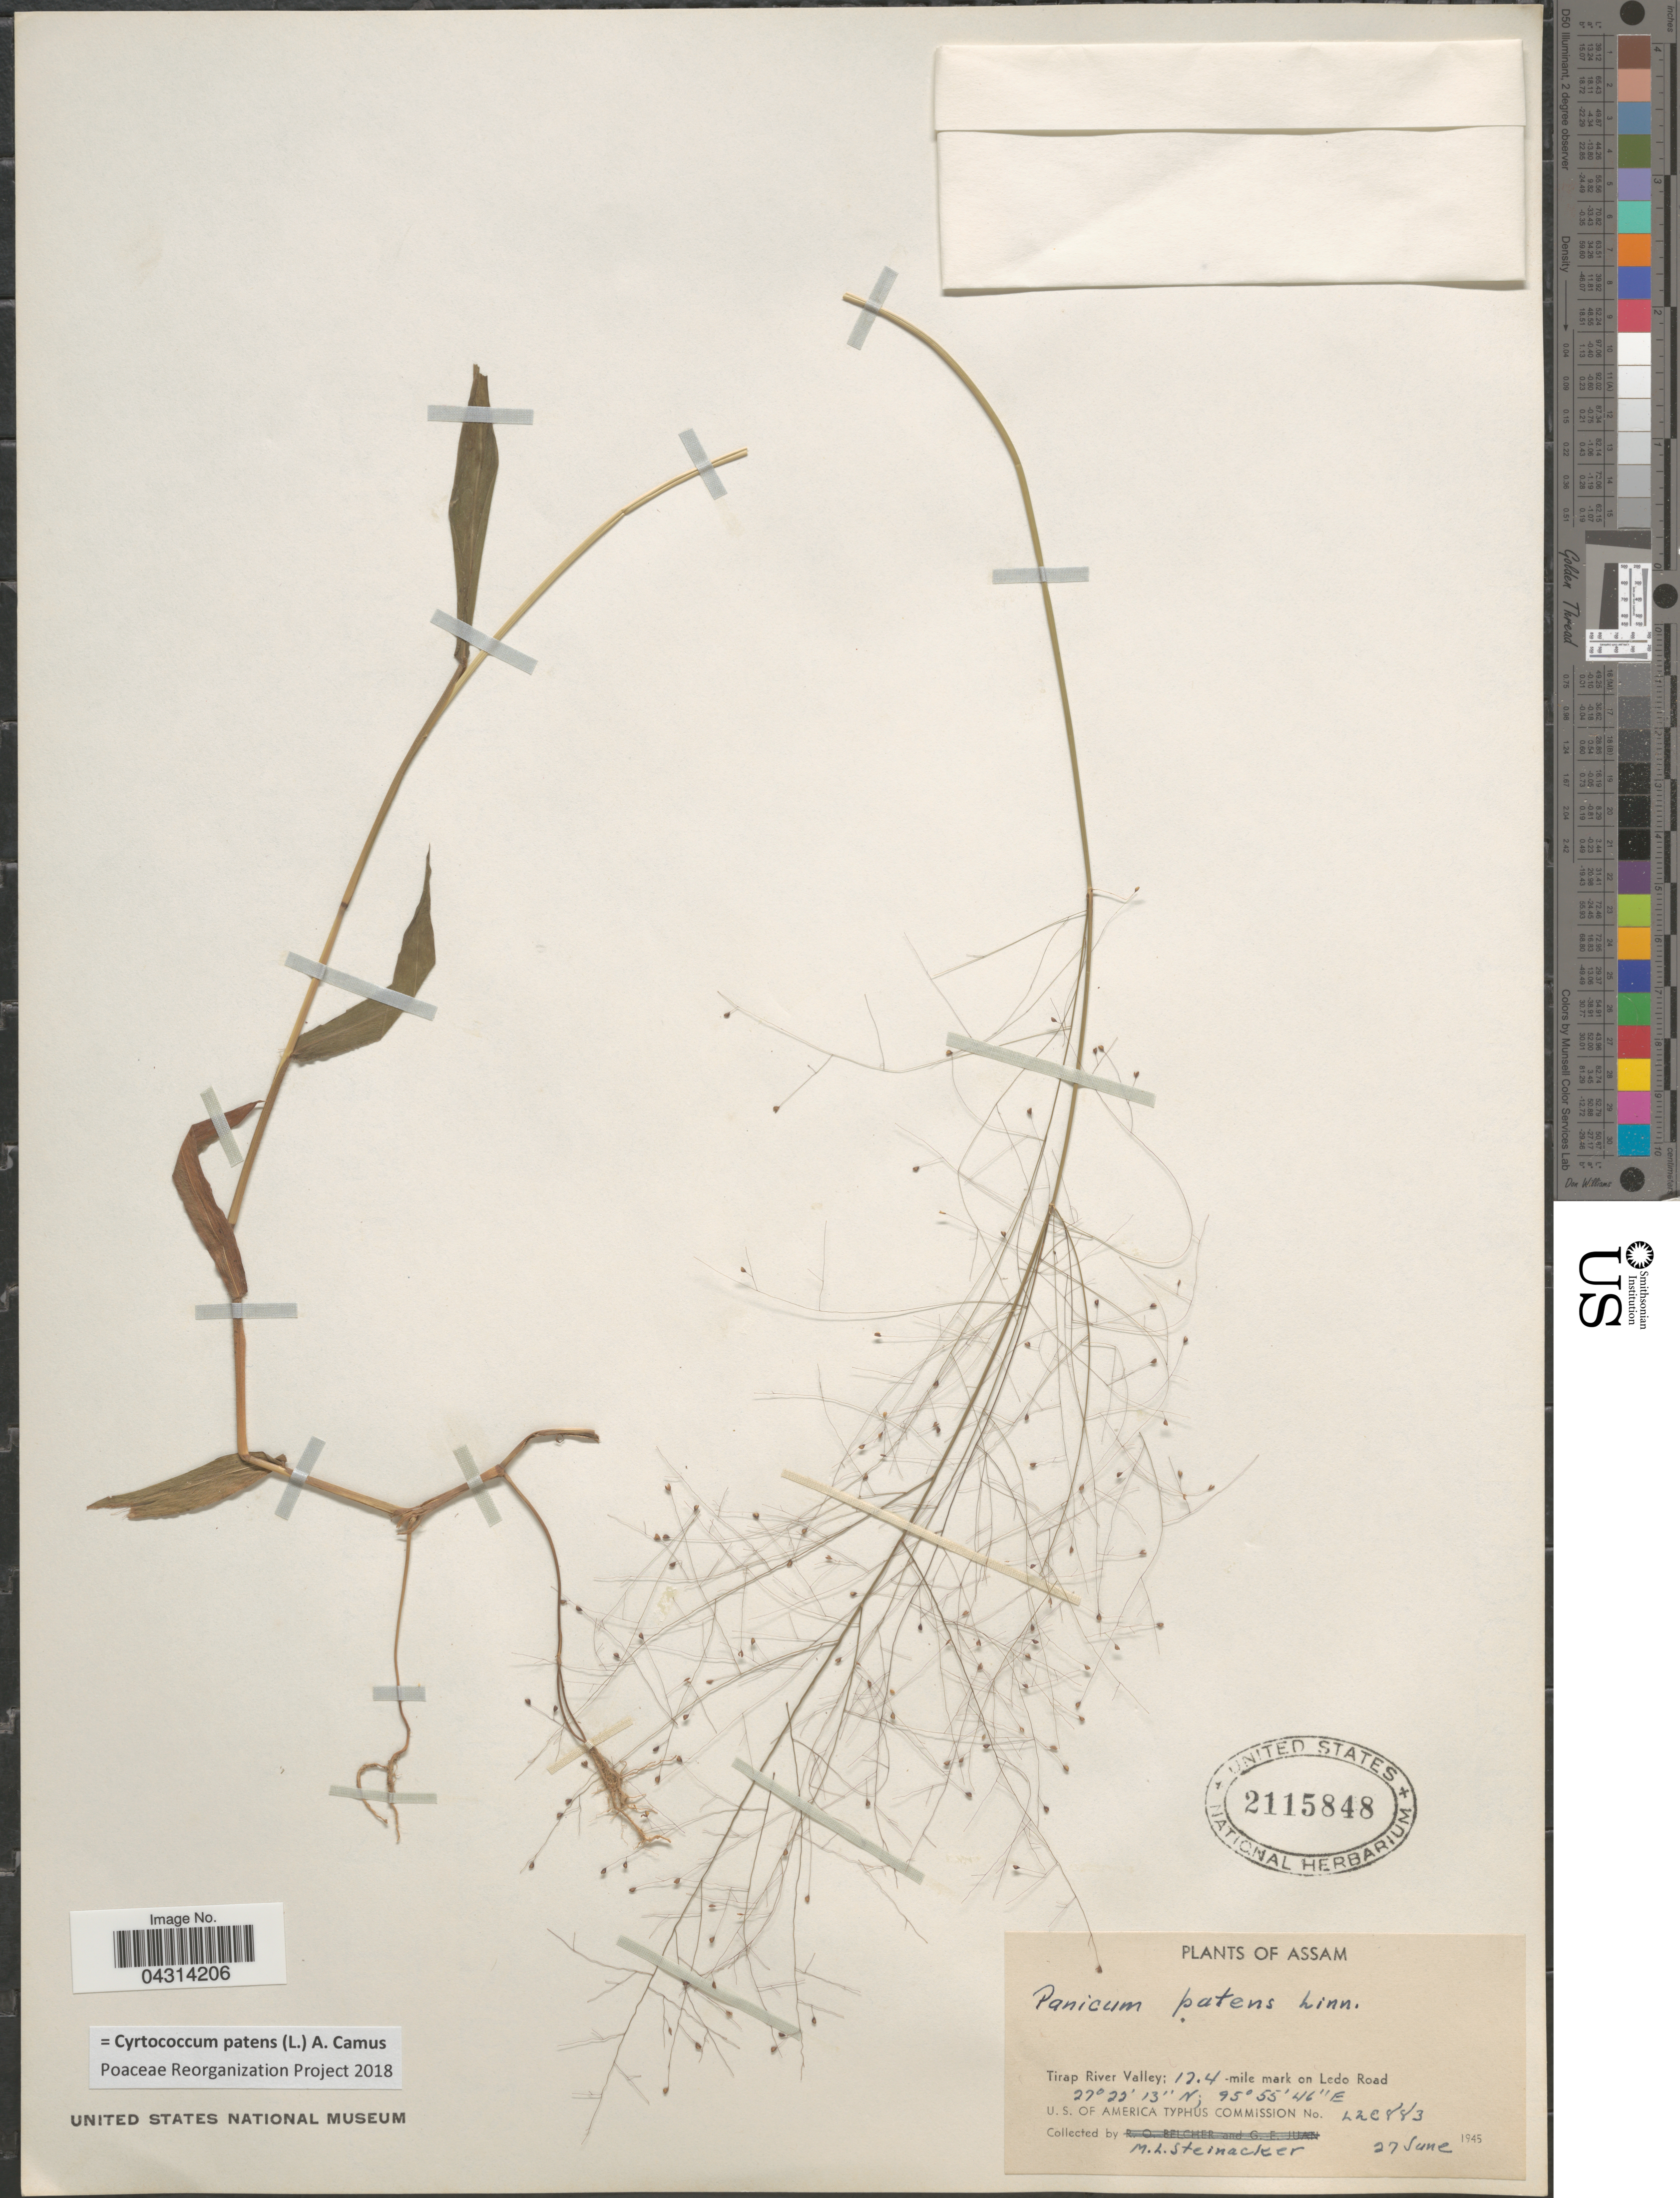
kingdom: Plantae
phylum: Tracheophyta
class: Liliopsida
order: Poales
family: Poaceae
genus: Cyrtococcum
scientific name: Cyrtococcum patens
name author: (L.) A. Camus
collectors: M. Steinacker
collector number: L2C883*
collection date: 1945-06-27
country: India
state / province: Assam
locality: Tirap River Valley; 12.4 mile mark on Ledo Road. U.S. of America Typhus Commission.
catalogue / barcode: US 2115848